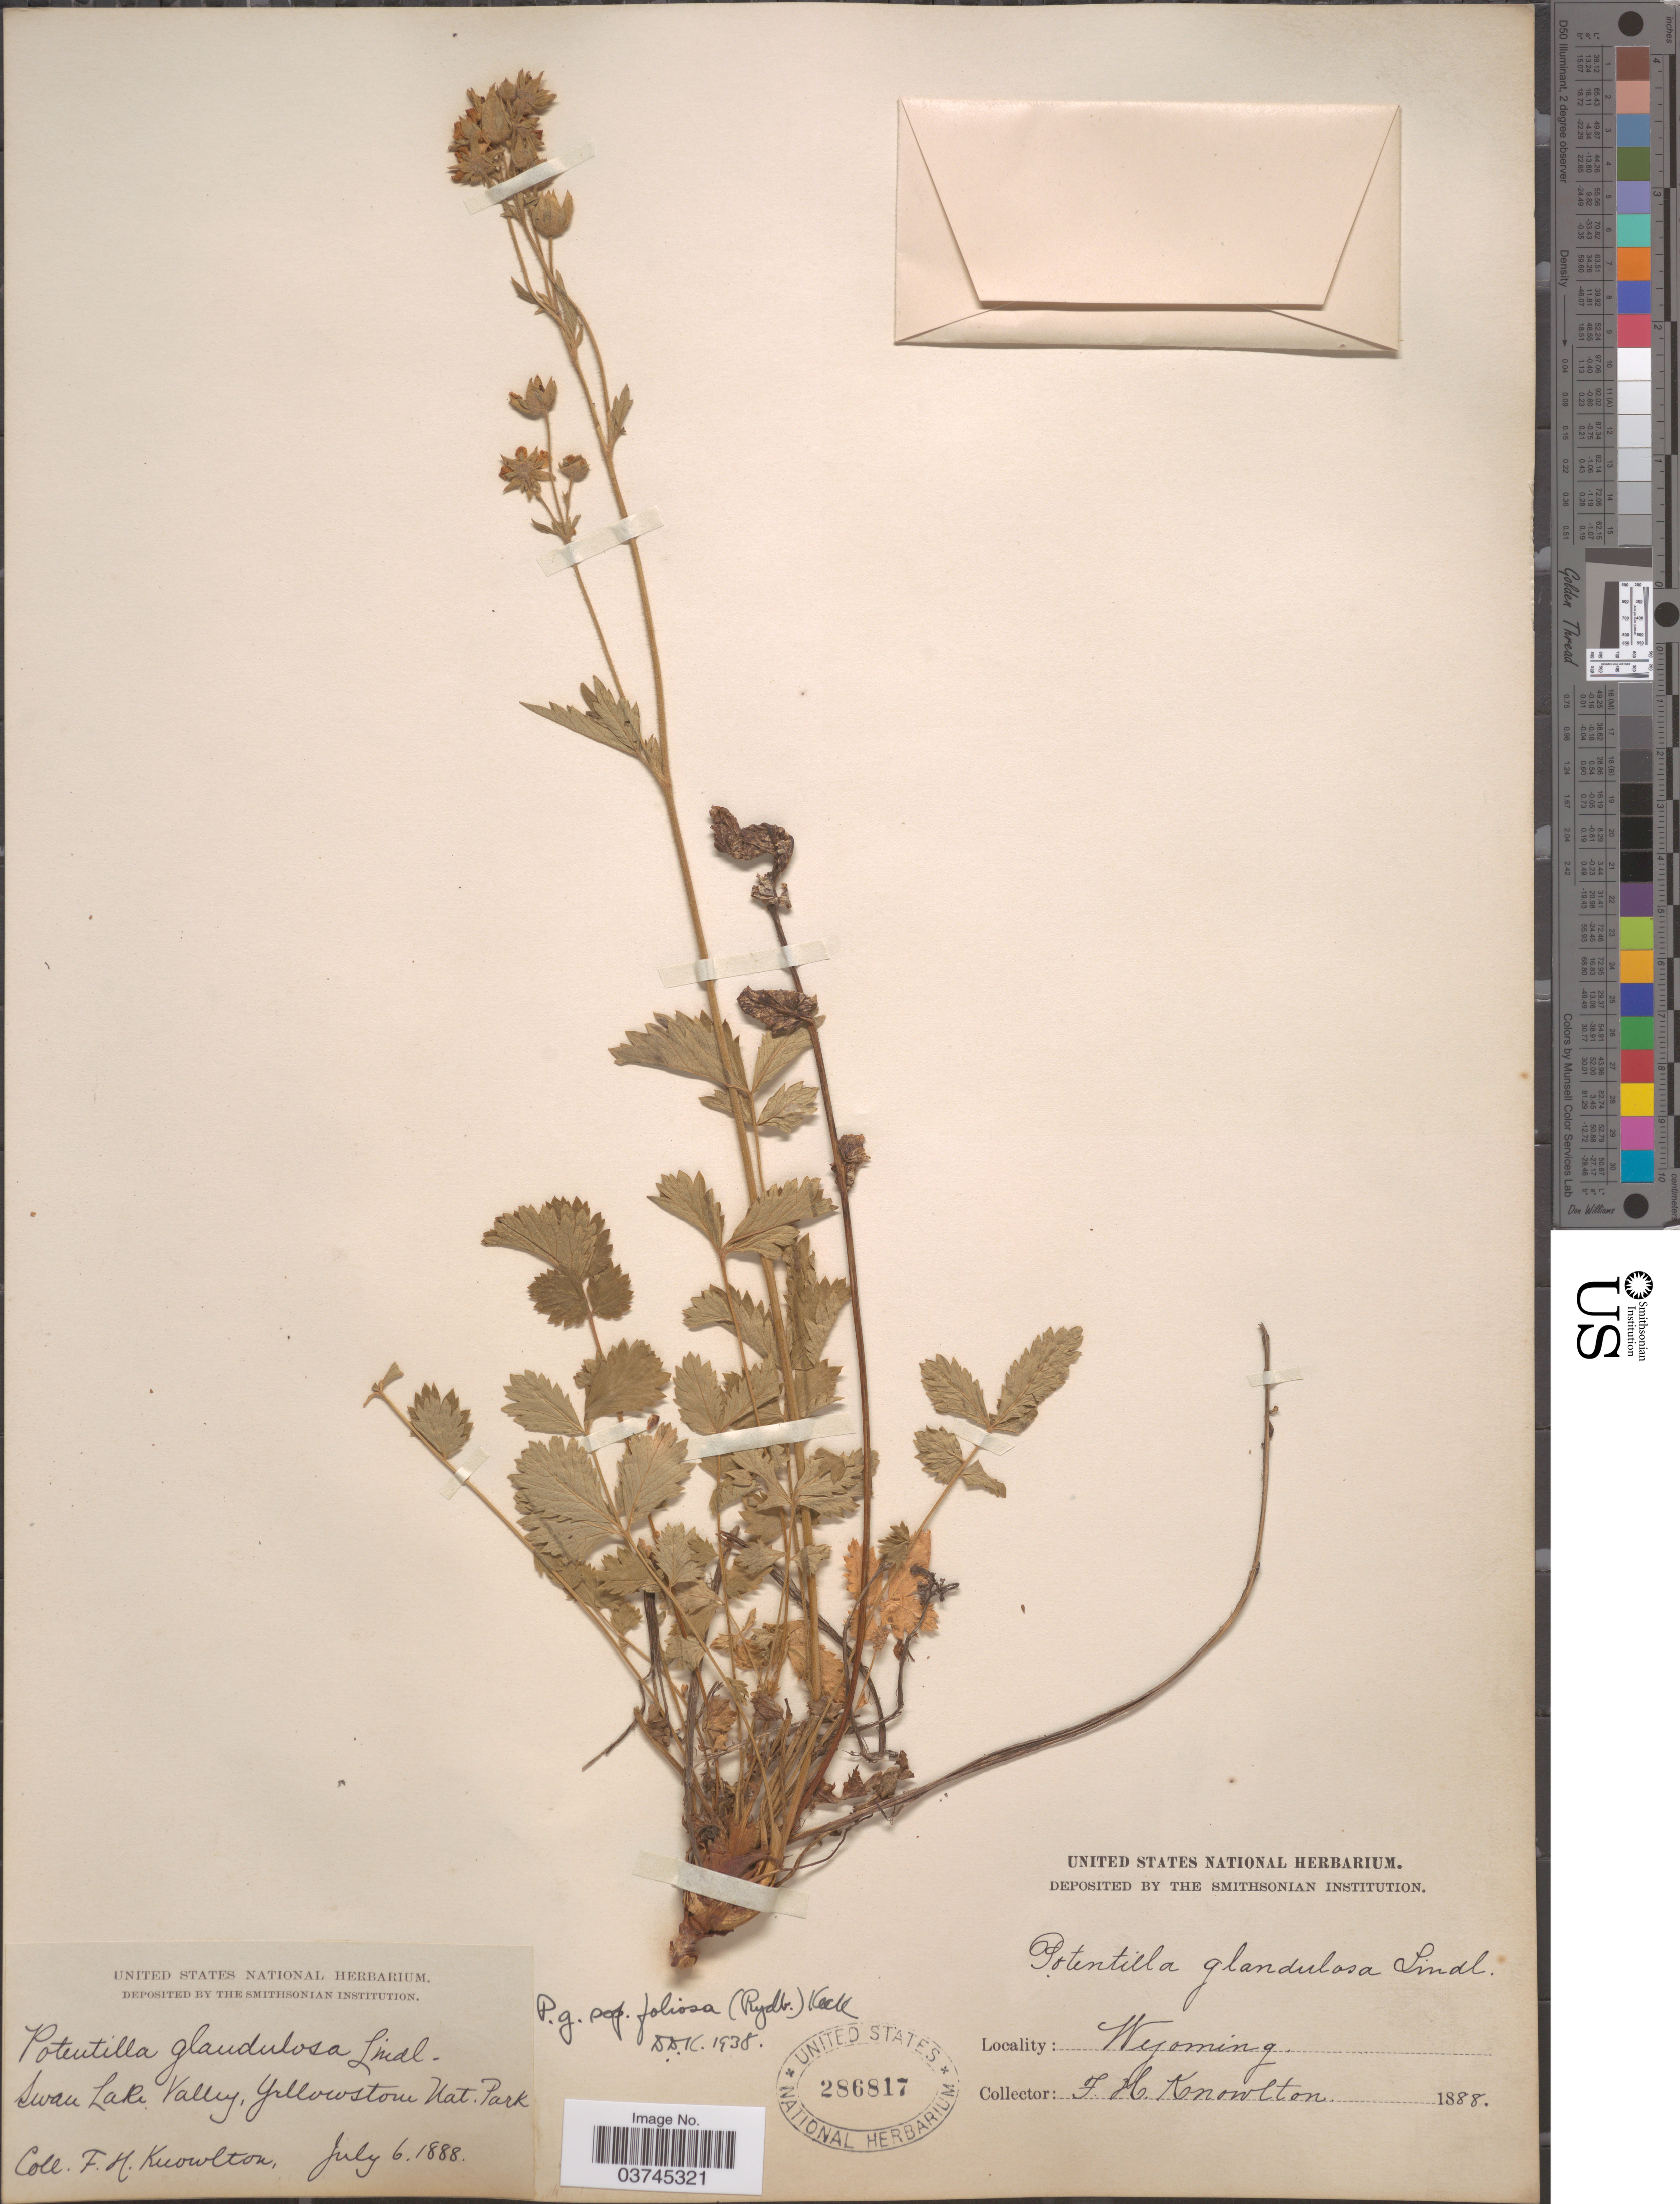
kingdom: Plantae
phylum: Tracheophyta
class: Magnoliopsida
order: Rosales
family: Rosaceae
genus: Drymocallis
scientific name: Drymocallis foliosa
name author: Rydb.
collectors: F. H. Knowlton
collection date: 1888-07-06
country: United States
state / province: Wyoming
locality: Swan Lake Valley, Yellowstone Nat. Park.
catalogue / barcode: US 286817